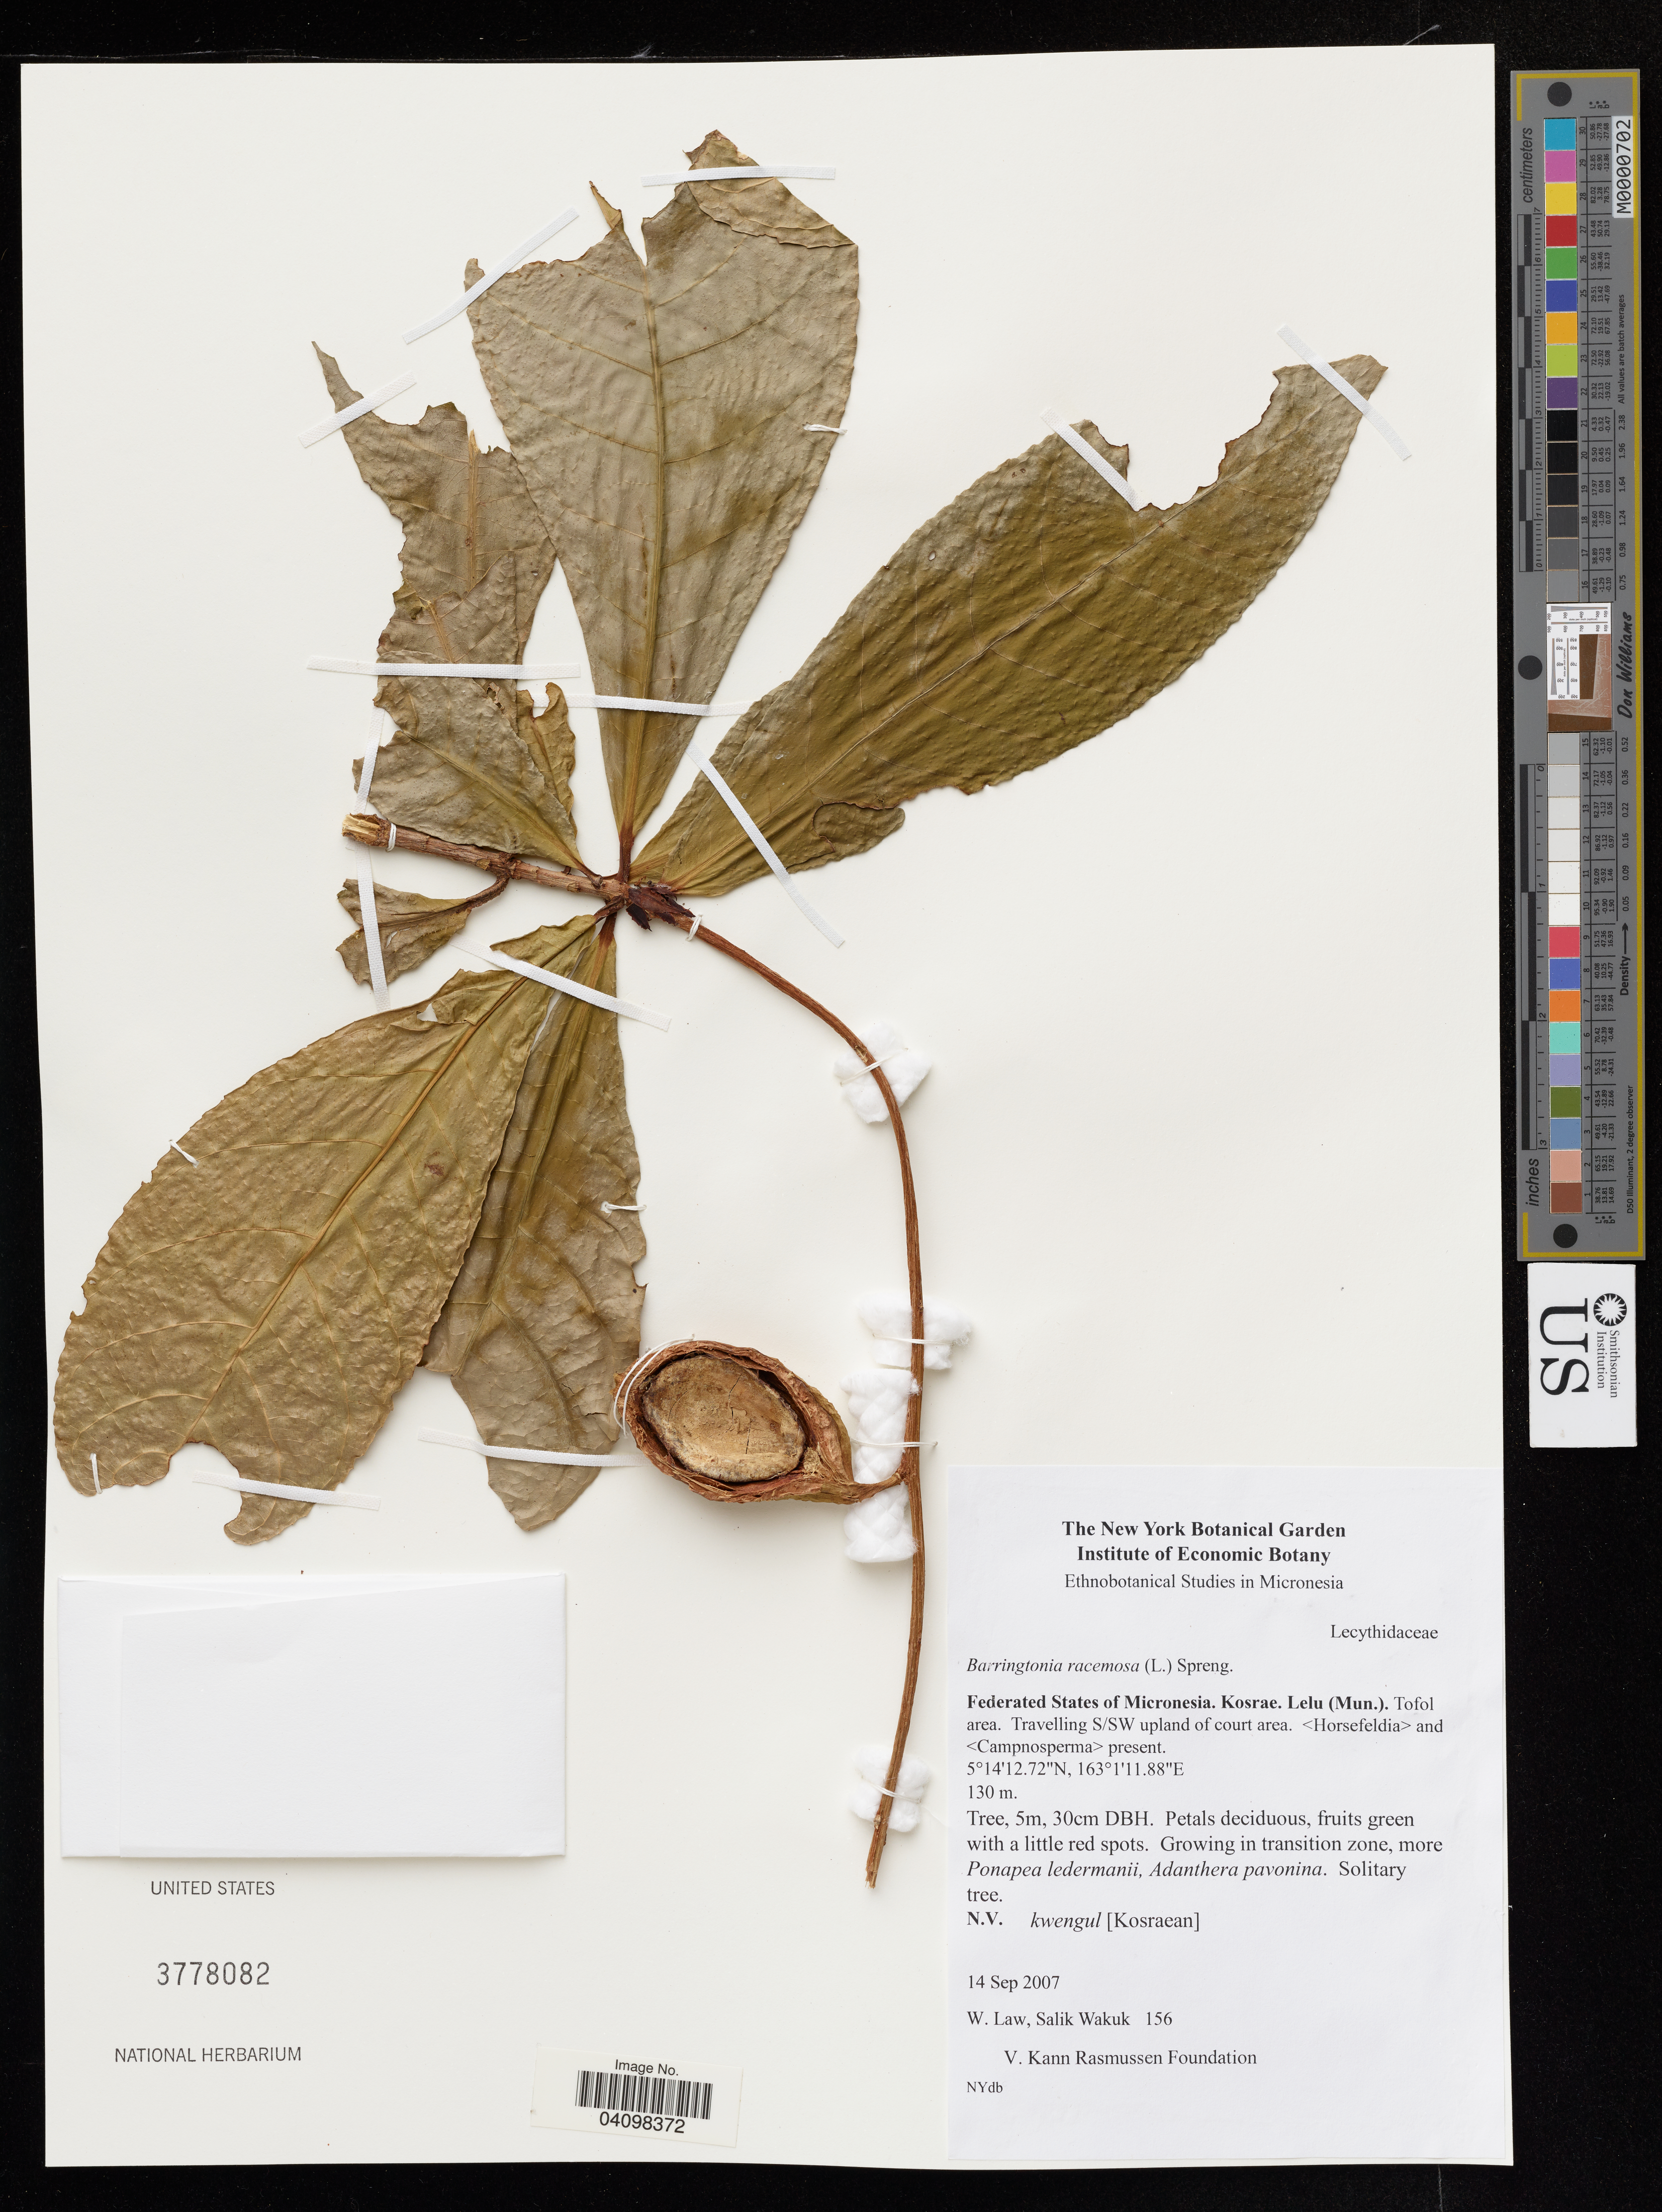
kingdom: Plantae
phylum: Tracheophyta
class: Magnoliopsida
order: Ericales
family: Lecythidaceae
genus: Barringtonia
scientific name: Barringtonia racemosa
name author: (L.) Spreng.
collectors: W. Law & S. Wakuk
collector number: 156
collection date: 2007-09-14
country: Micronesia, Federated States of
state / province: Kosrae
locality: Lelu (Mun.) Tofol area. Travelling S/SW upland of court area. <Horsefeldia> and <Campnosperma> present.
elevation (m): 130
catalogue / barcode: US 3778082